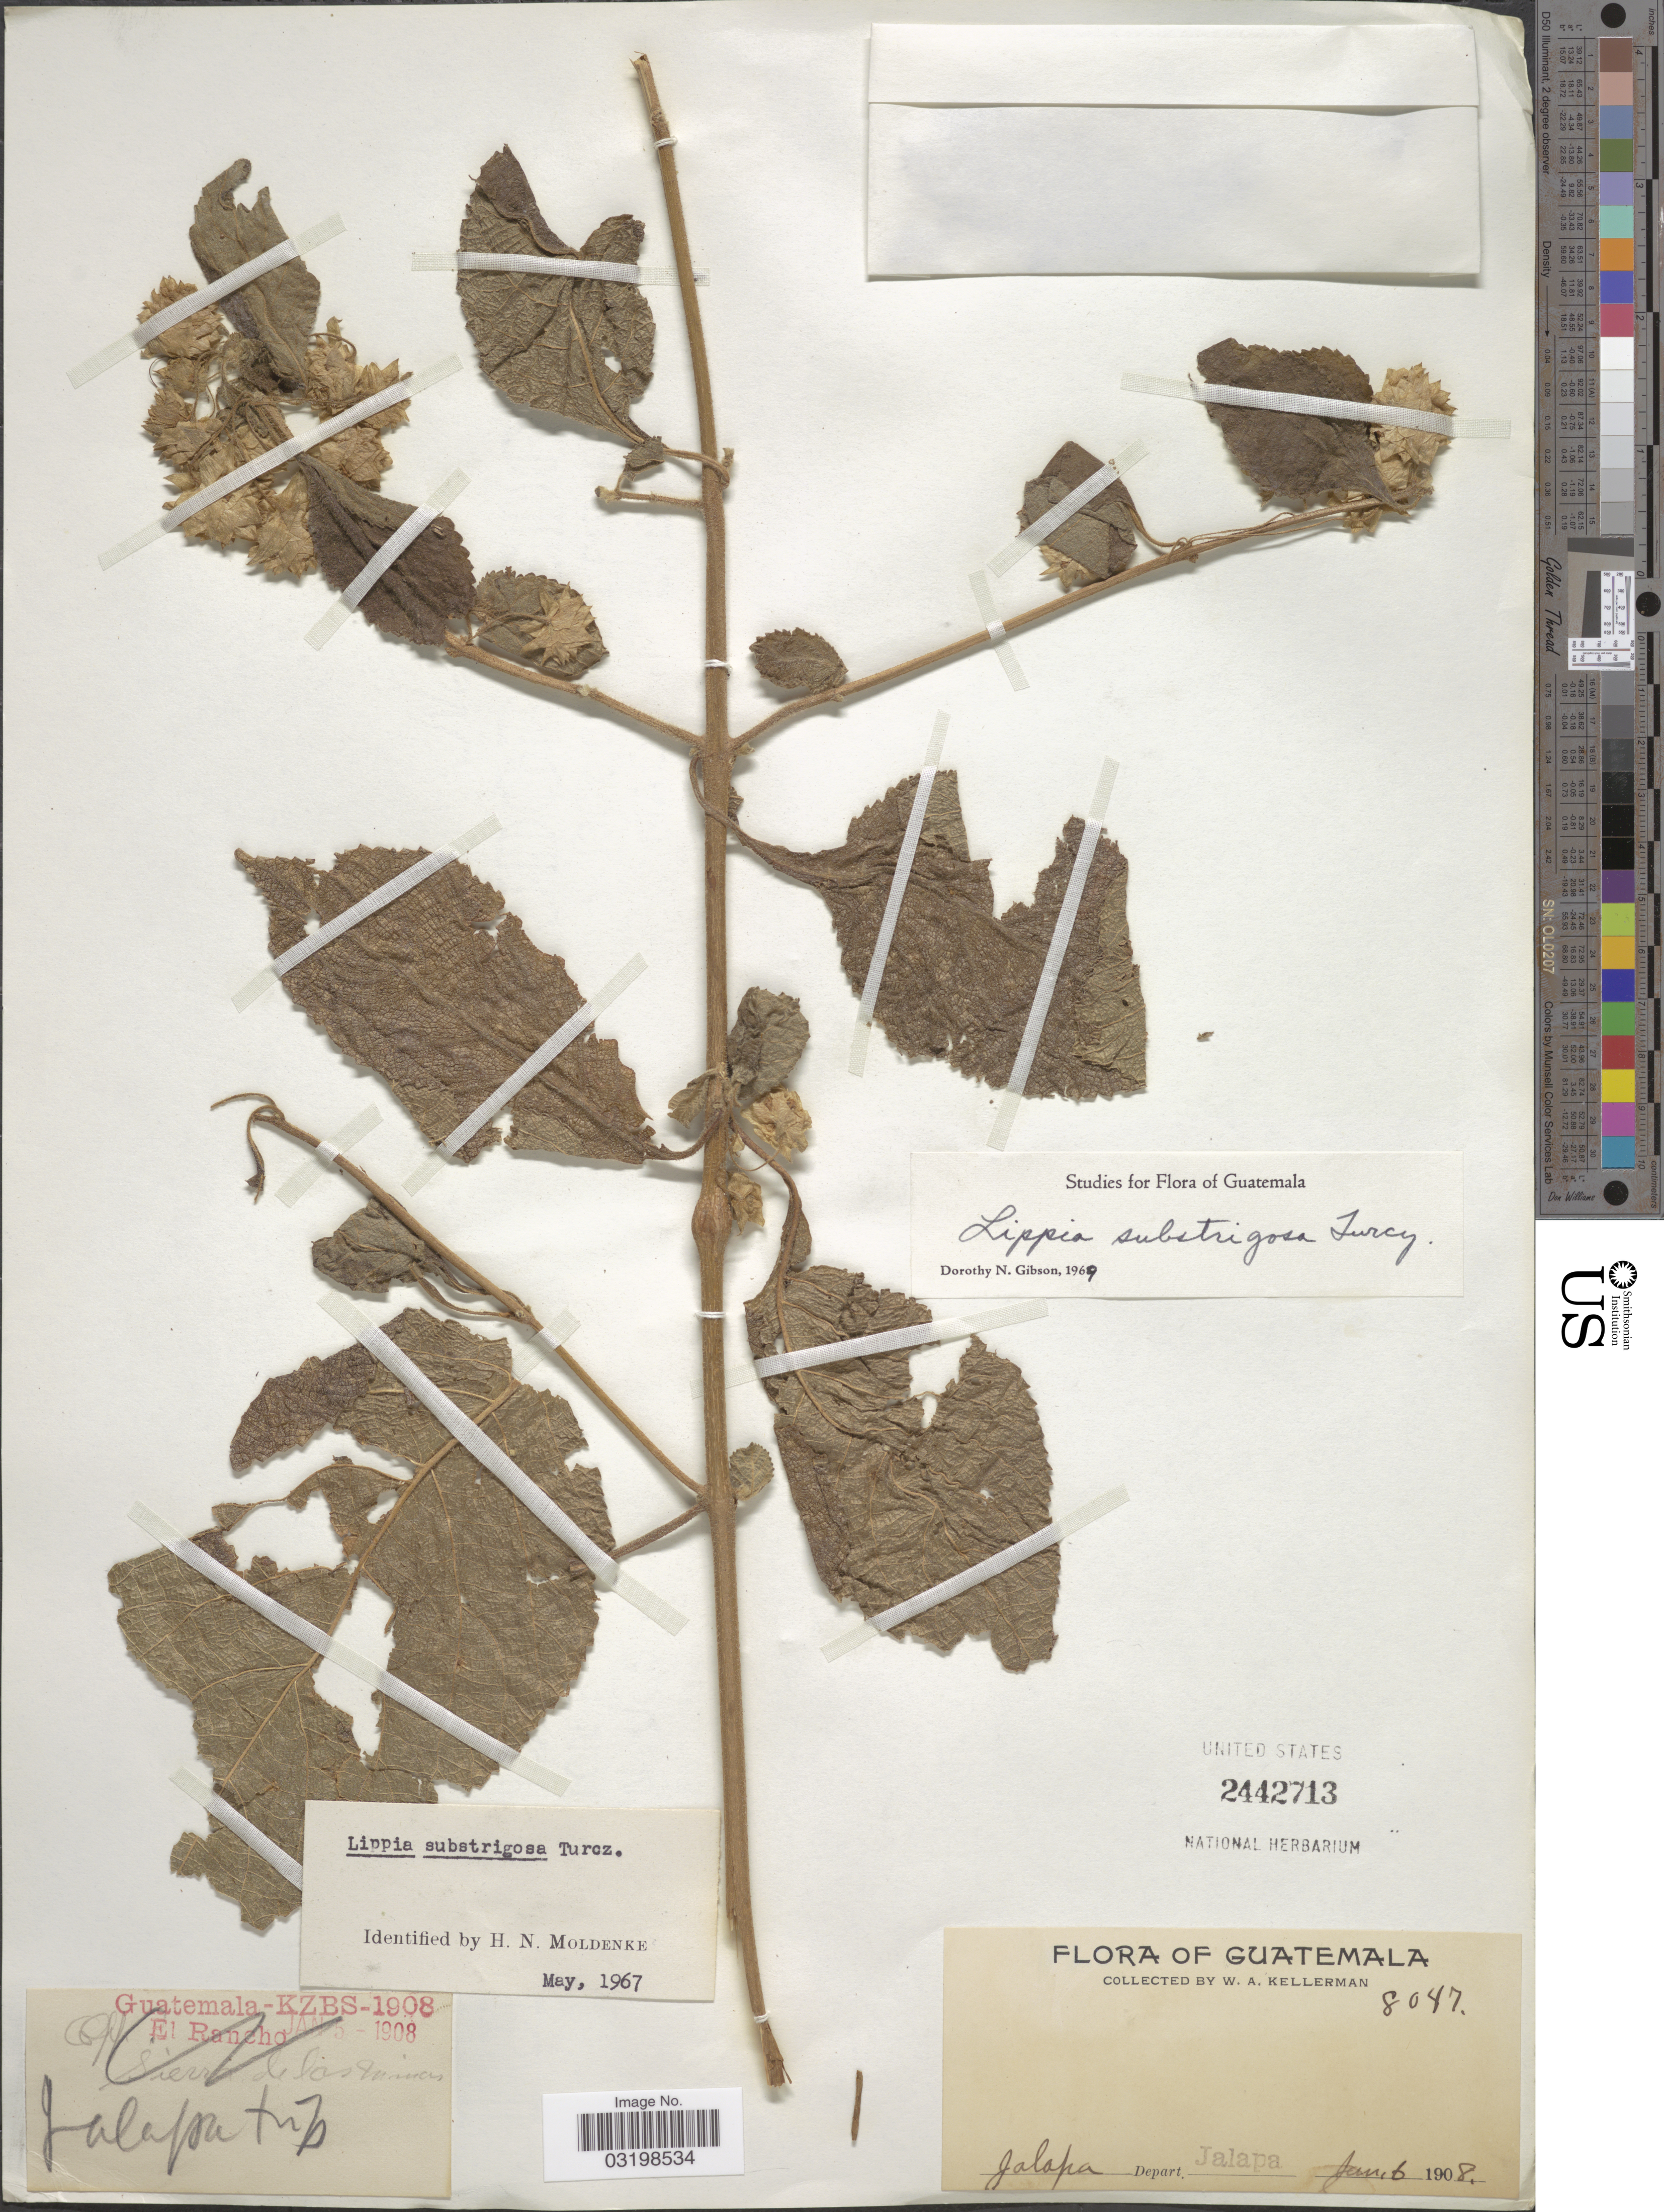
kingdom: Plantae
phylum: Tracheophyta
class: Magnoliopsida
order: Lamiales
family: Verbenaceae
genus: Lippia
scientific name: Lippia umbellata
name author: Cav.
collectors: W. Kellerman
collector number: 8047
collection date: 1908-01-06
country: Guatemala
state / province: Jalapa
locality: Depart. Jalapa. Jalapa Tnp.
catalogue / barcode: US 2442713